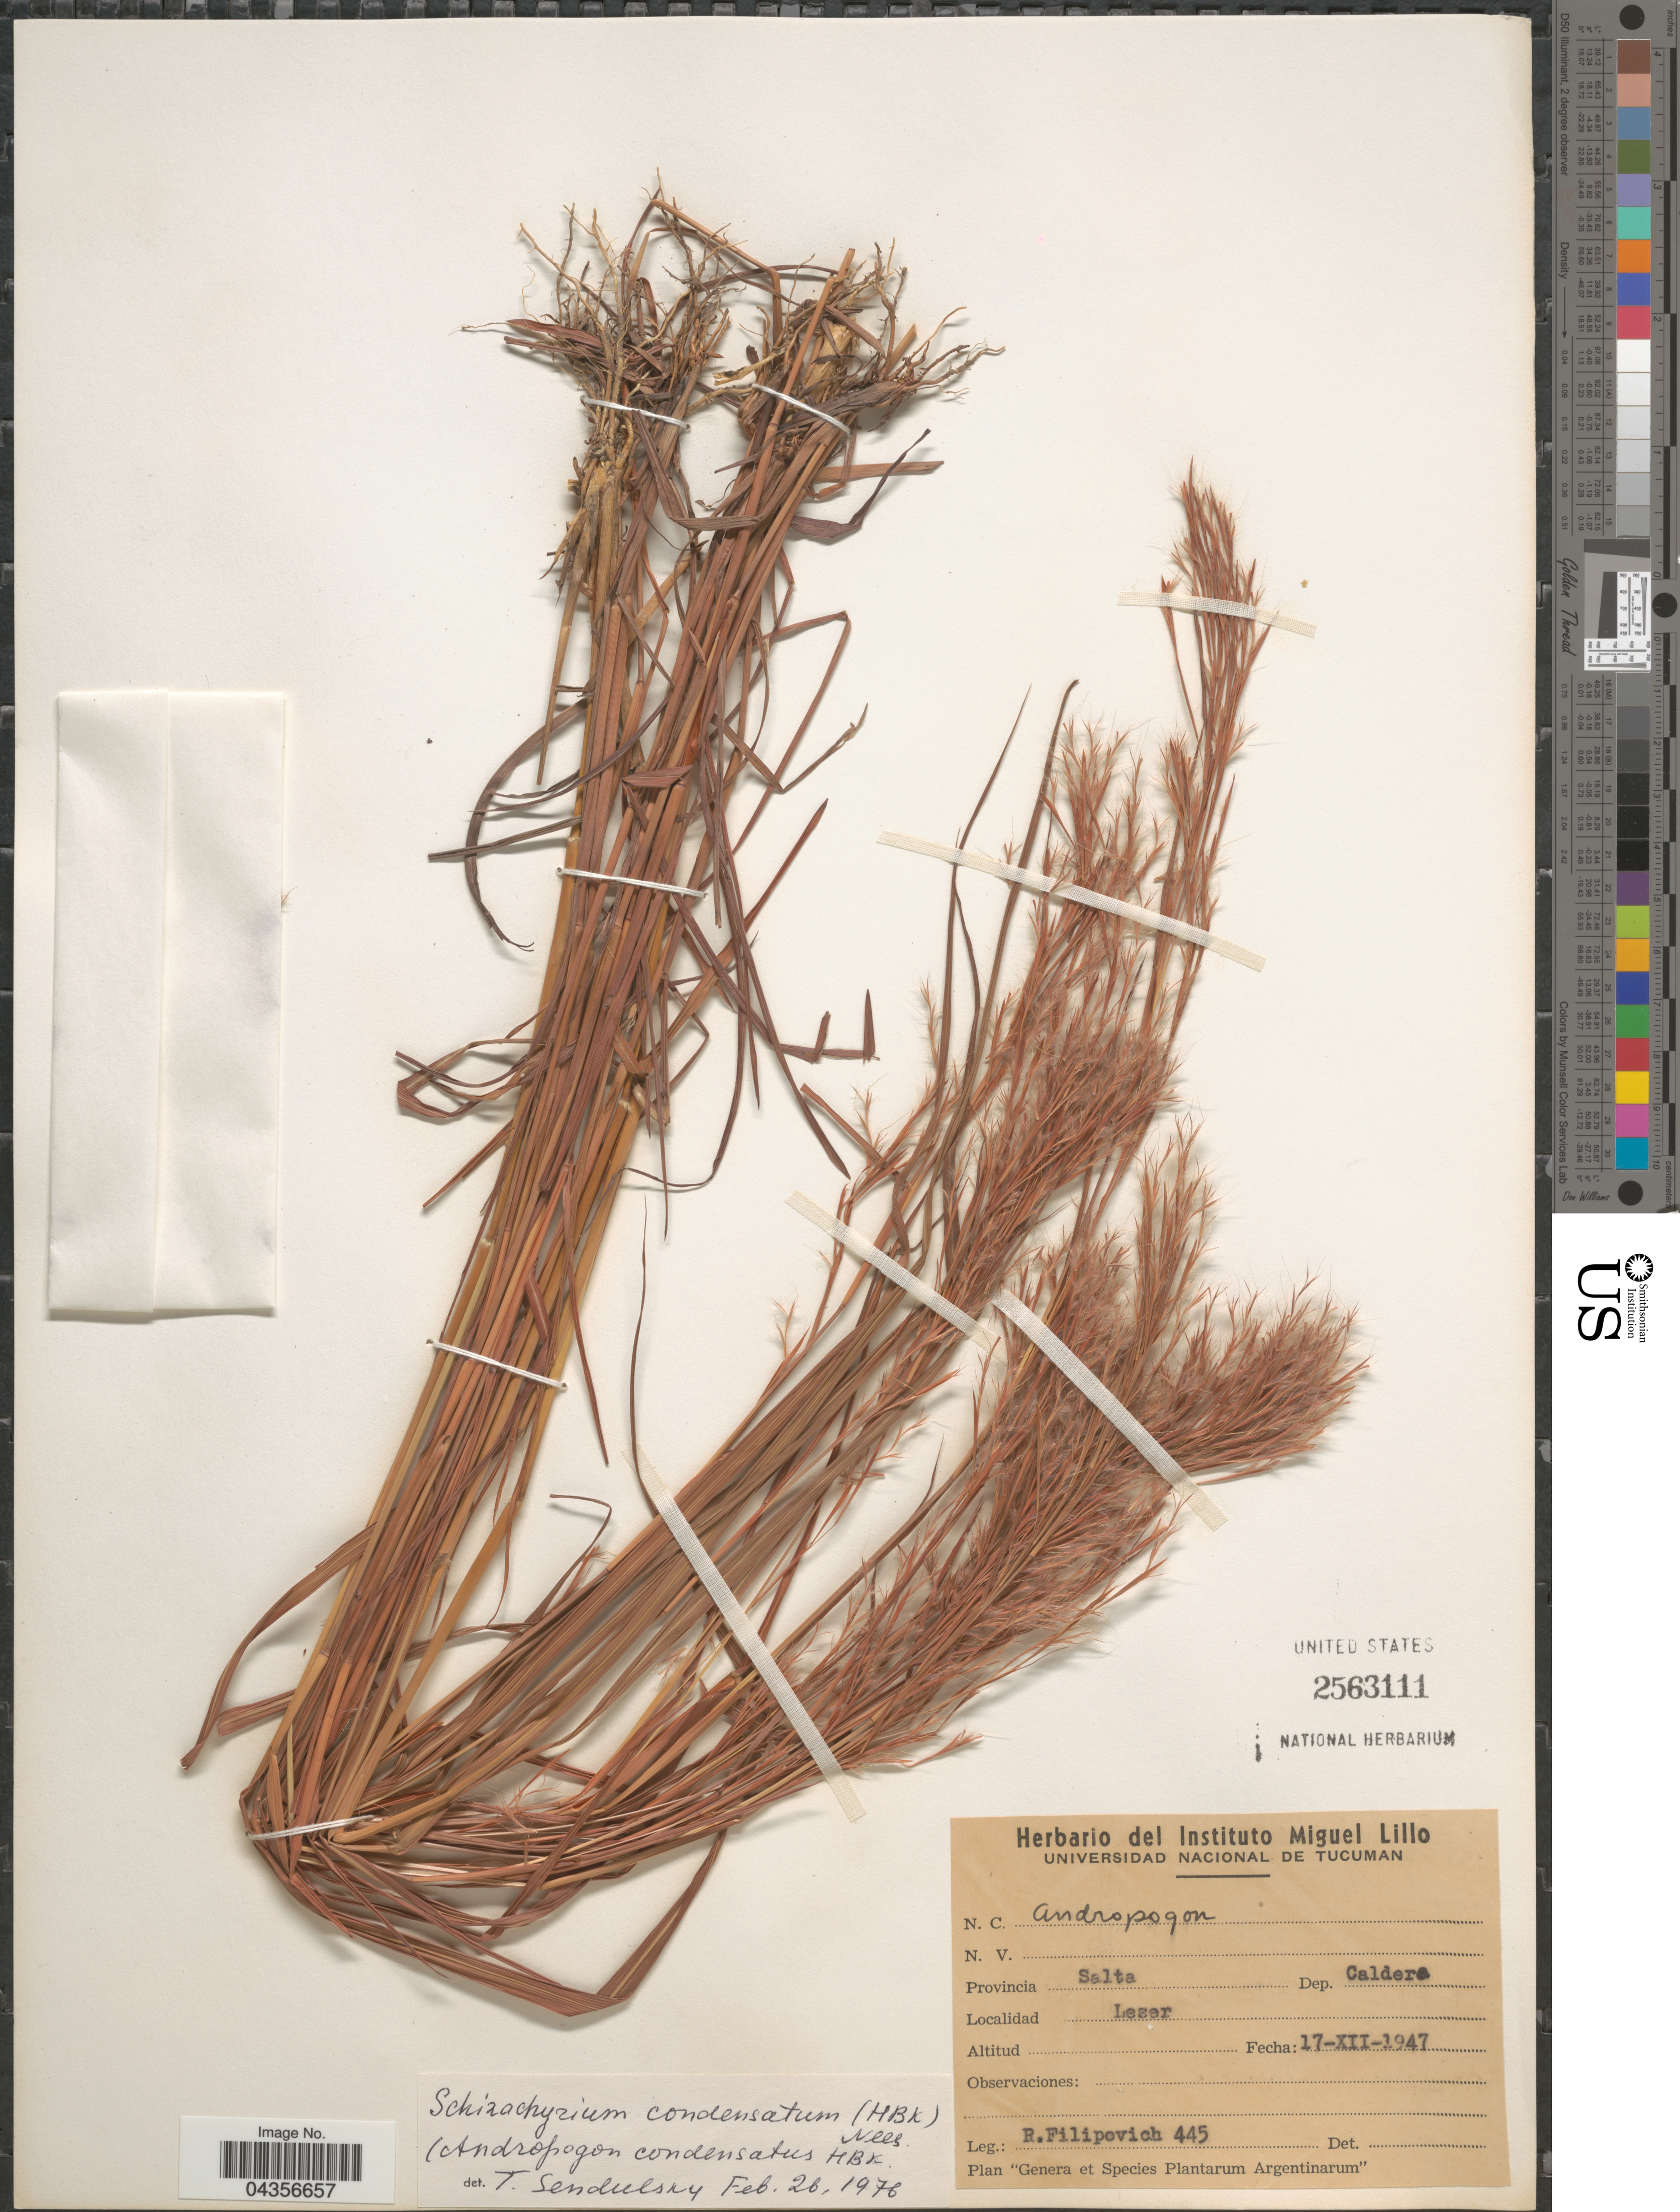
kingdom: Plantae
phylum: Tracheophyta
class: Liliopsida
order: Poales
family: Poaceae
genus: Schizachyrium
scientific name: Schizachyrium microstachyum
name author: (Desv. ex Ham.) Roseng. et al.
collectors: R. Filipovich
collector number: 445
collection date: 1947-12-17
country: Argentina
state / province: Salta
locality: Provincia Salta. Dep. Caldera. Leser.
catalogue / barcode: US 2563111